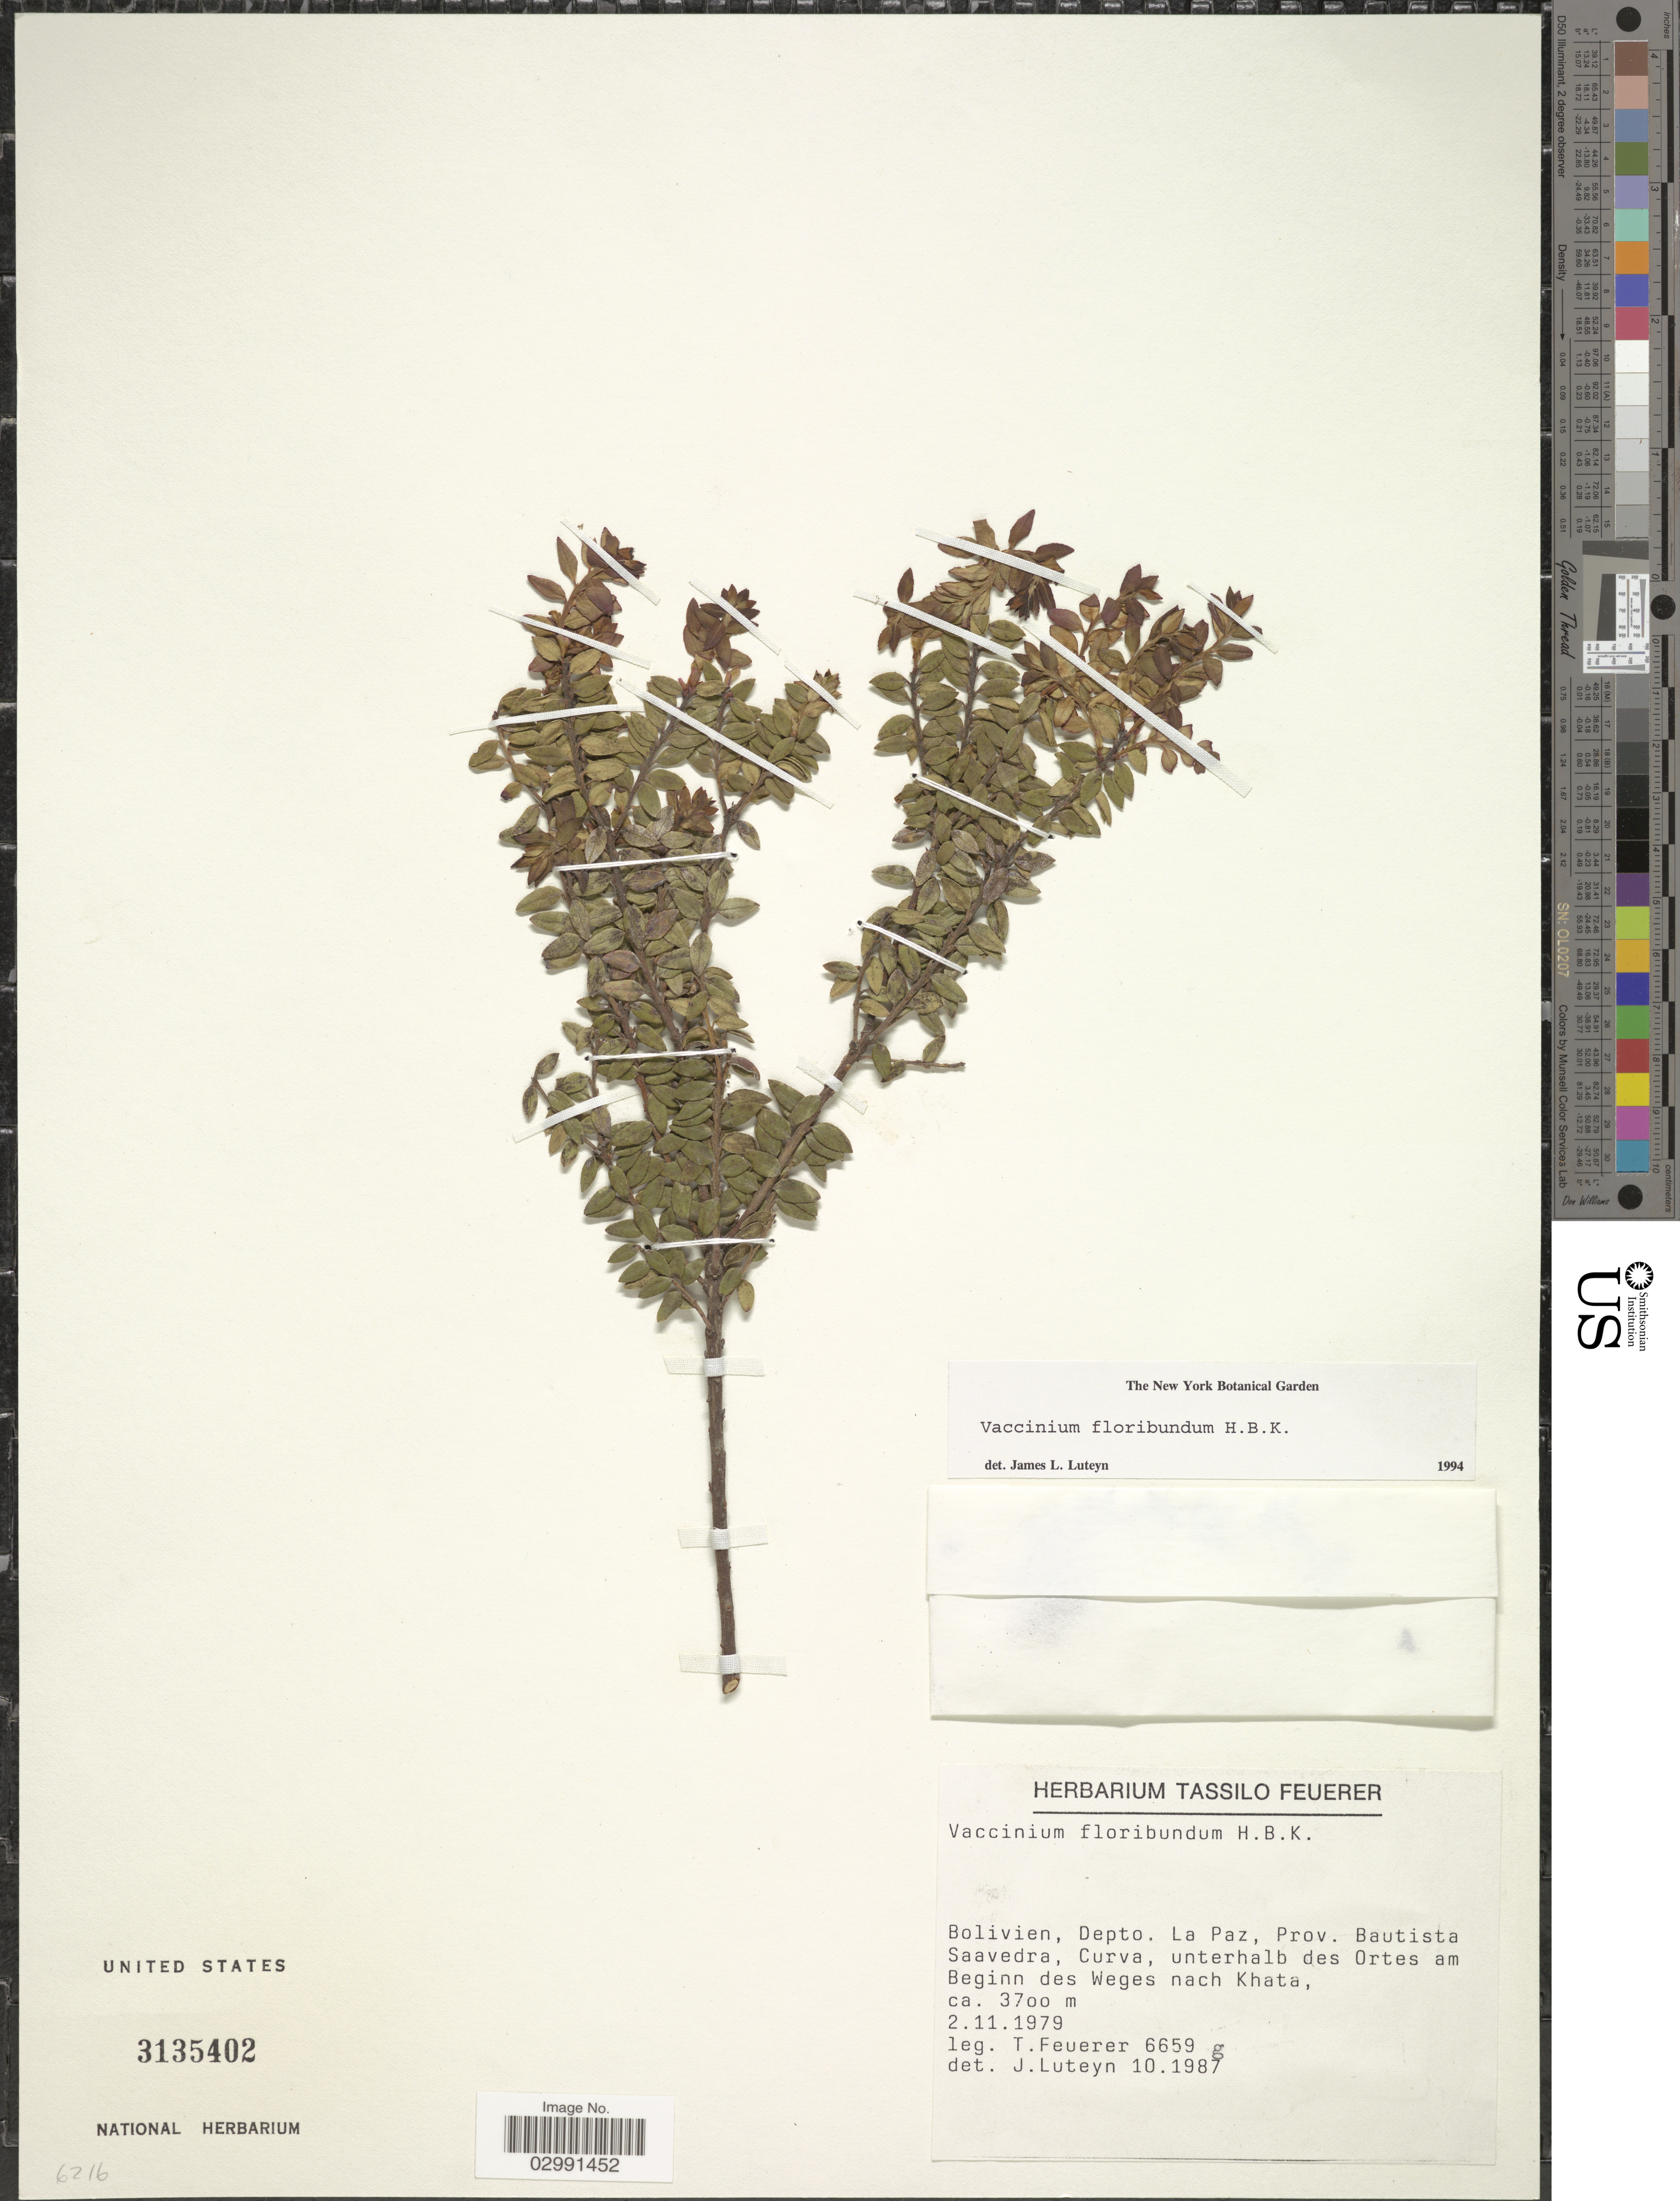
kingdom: Plantae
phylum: Tracheophyta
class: Magnoliopsida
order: Ericales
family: Ericaceae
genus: Vaccinium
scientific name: Vaccinium floribundum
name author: Kunth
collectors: T. Feuerer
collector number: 6659g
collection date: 1979-11-02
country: Bolivia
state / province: La Paz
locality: Depto. La Paz, Prov. Bautista Saavedra, Curva, unterhalb des Ortes am Beginn des Weges nach Khata.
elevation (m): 3700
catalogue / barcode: US 3135402